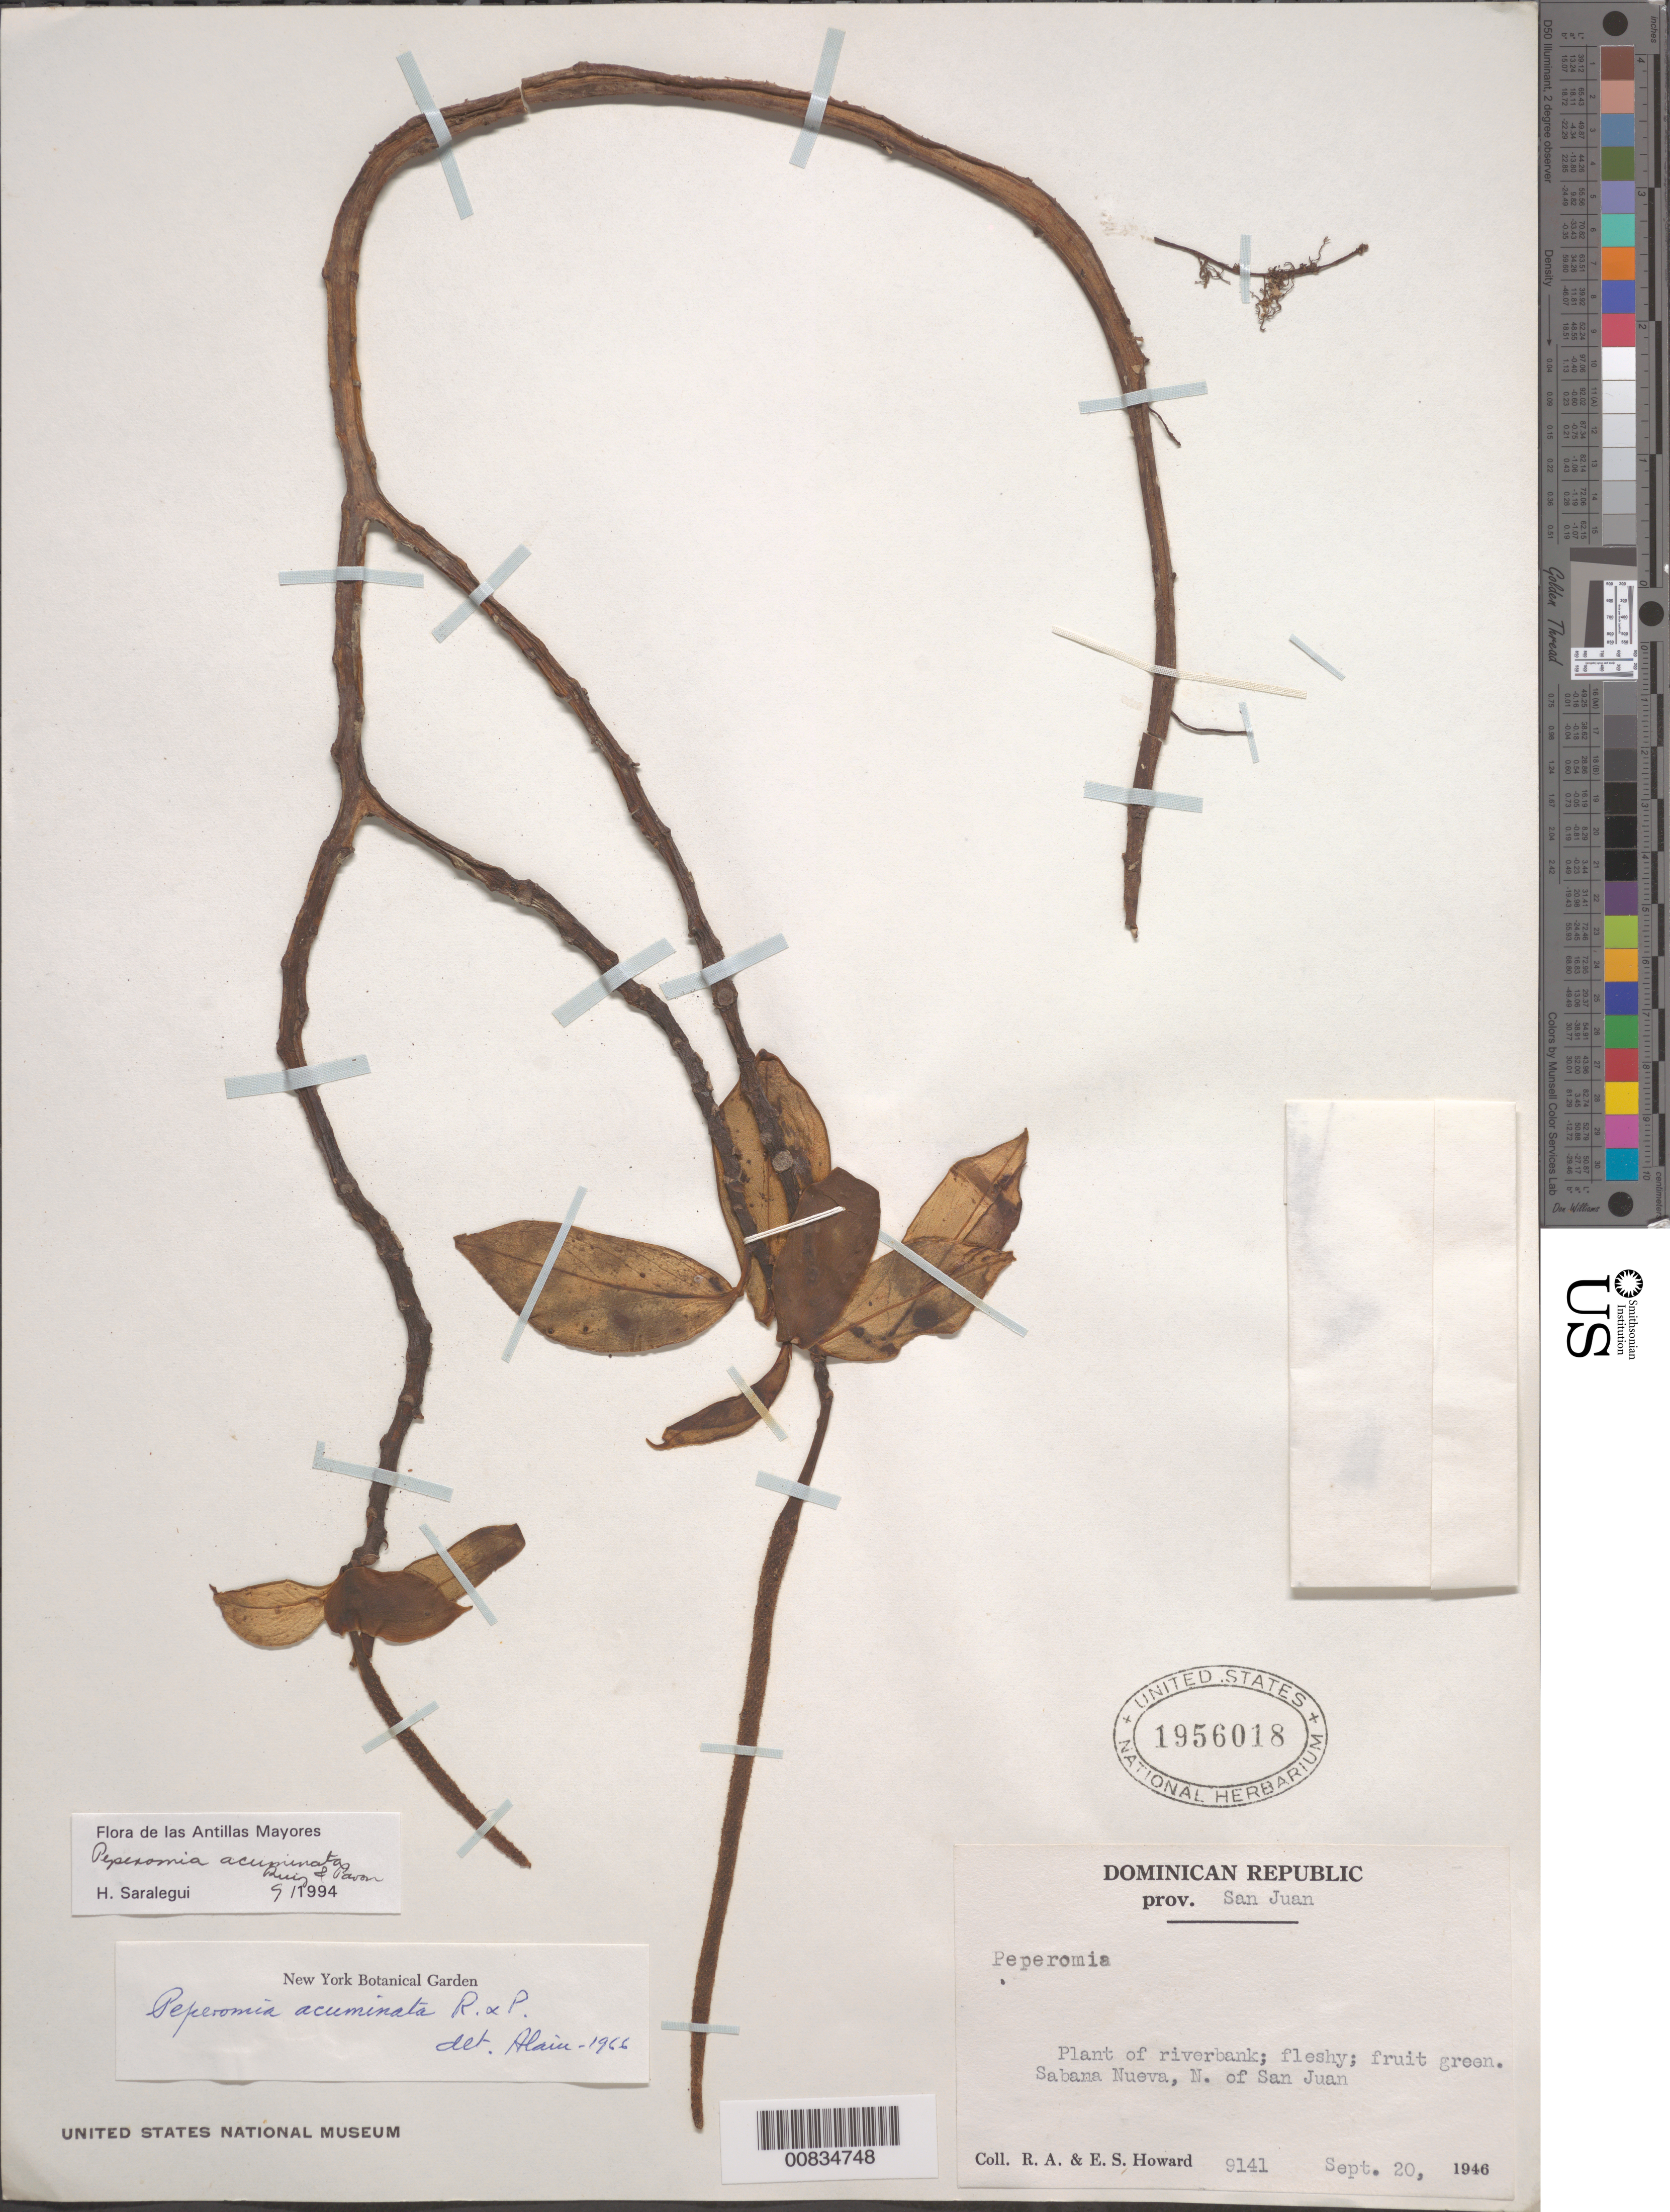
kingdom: Plantae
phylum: Tracheophyta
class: Magnoliopsida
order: Piperales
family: Piperaceae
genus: Peperomia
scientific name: Peperomia acuminata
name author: Ruiz & Pav.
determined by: Saralegui Boza, H., (HAJB), Jardin Botanico Nacional (Habana)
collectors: R. A. Howard & E. S. Howard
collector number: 9141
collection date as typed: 20 Sep 1946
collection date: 1946-09-20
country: Dominican Republic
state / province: San Juan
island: Hispaniola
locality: Sabana nueva, N. of San Juan.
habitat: Riverbank.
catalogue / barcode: US 1956018